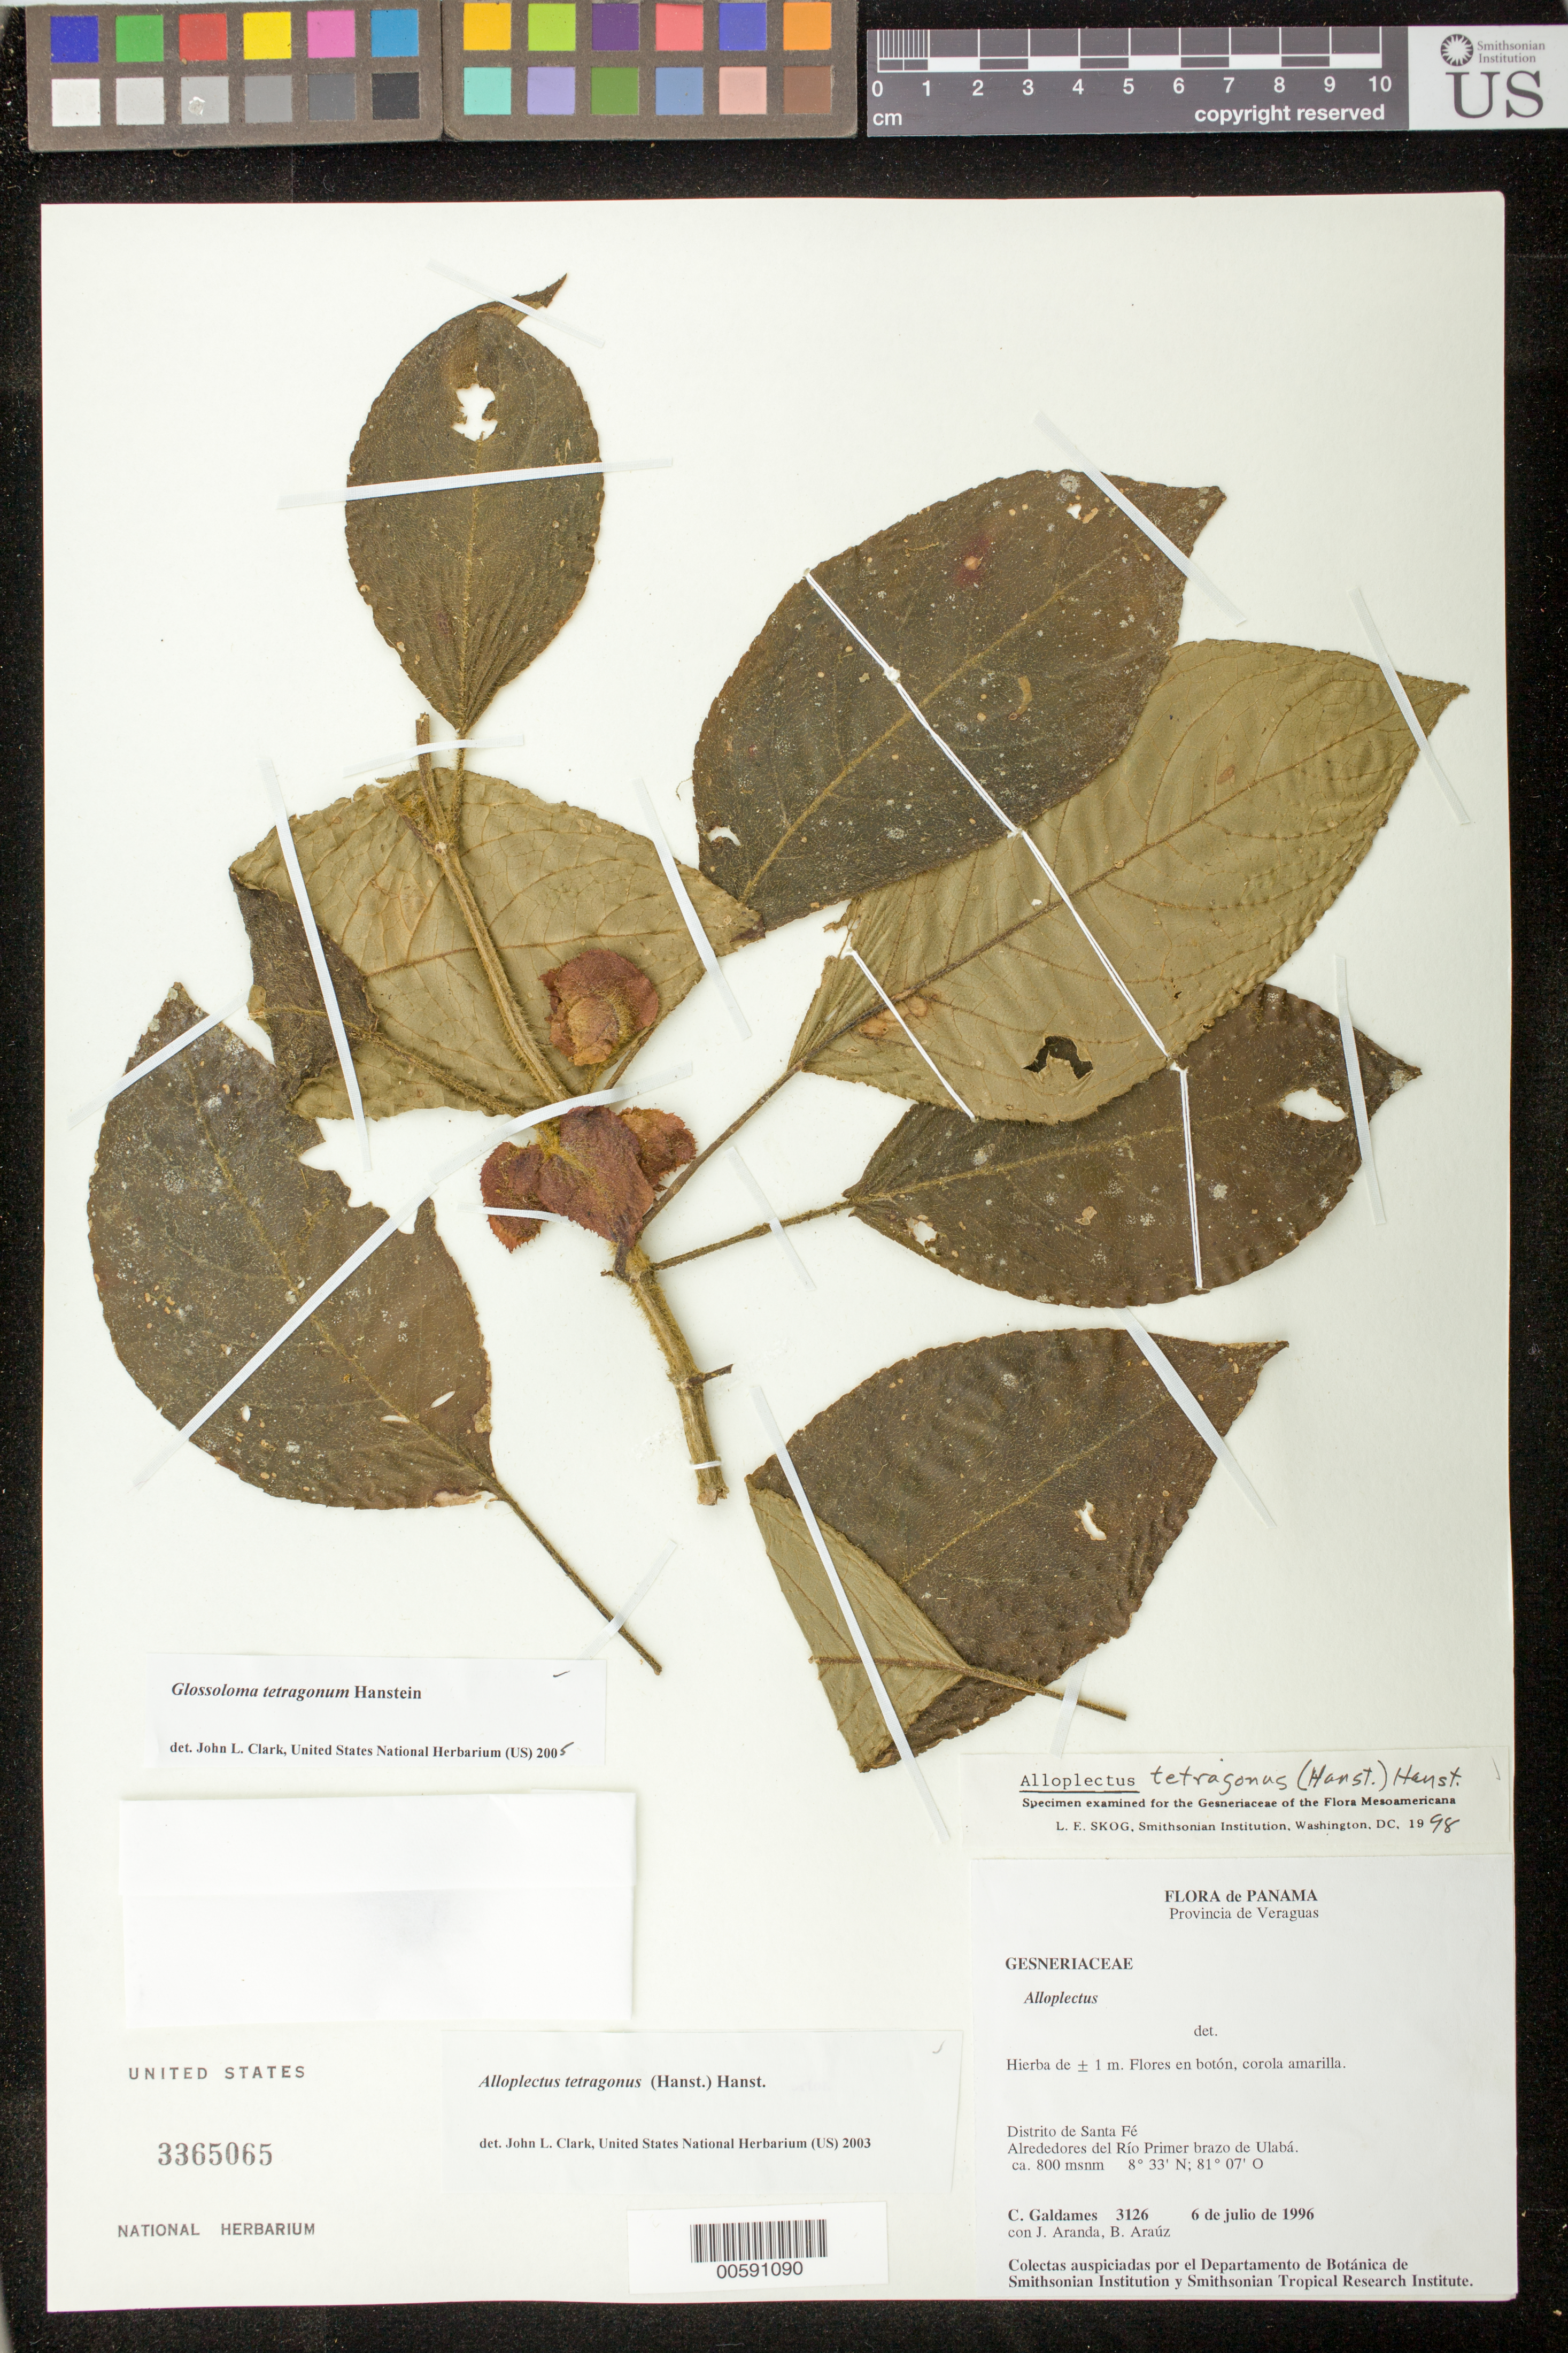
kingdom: Plantae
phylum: Tracheophyta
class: Magnoliopsida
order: Lamiales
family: Gesneriaceae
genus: Glossoloma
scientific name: Glossoloma tetragonum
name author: Hanst.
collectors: C. Galdames, J. Aranda & B. Araúz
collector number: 3126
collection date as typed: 06 Jul 1996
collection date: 1996-07-06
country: Panama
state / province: Veraguas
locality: Distrito de Santa Fé; alrededores del Río Primer brazo de Ulabá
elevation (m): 800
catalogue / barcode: US 3365065